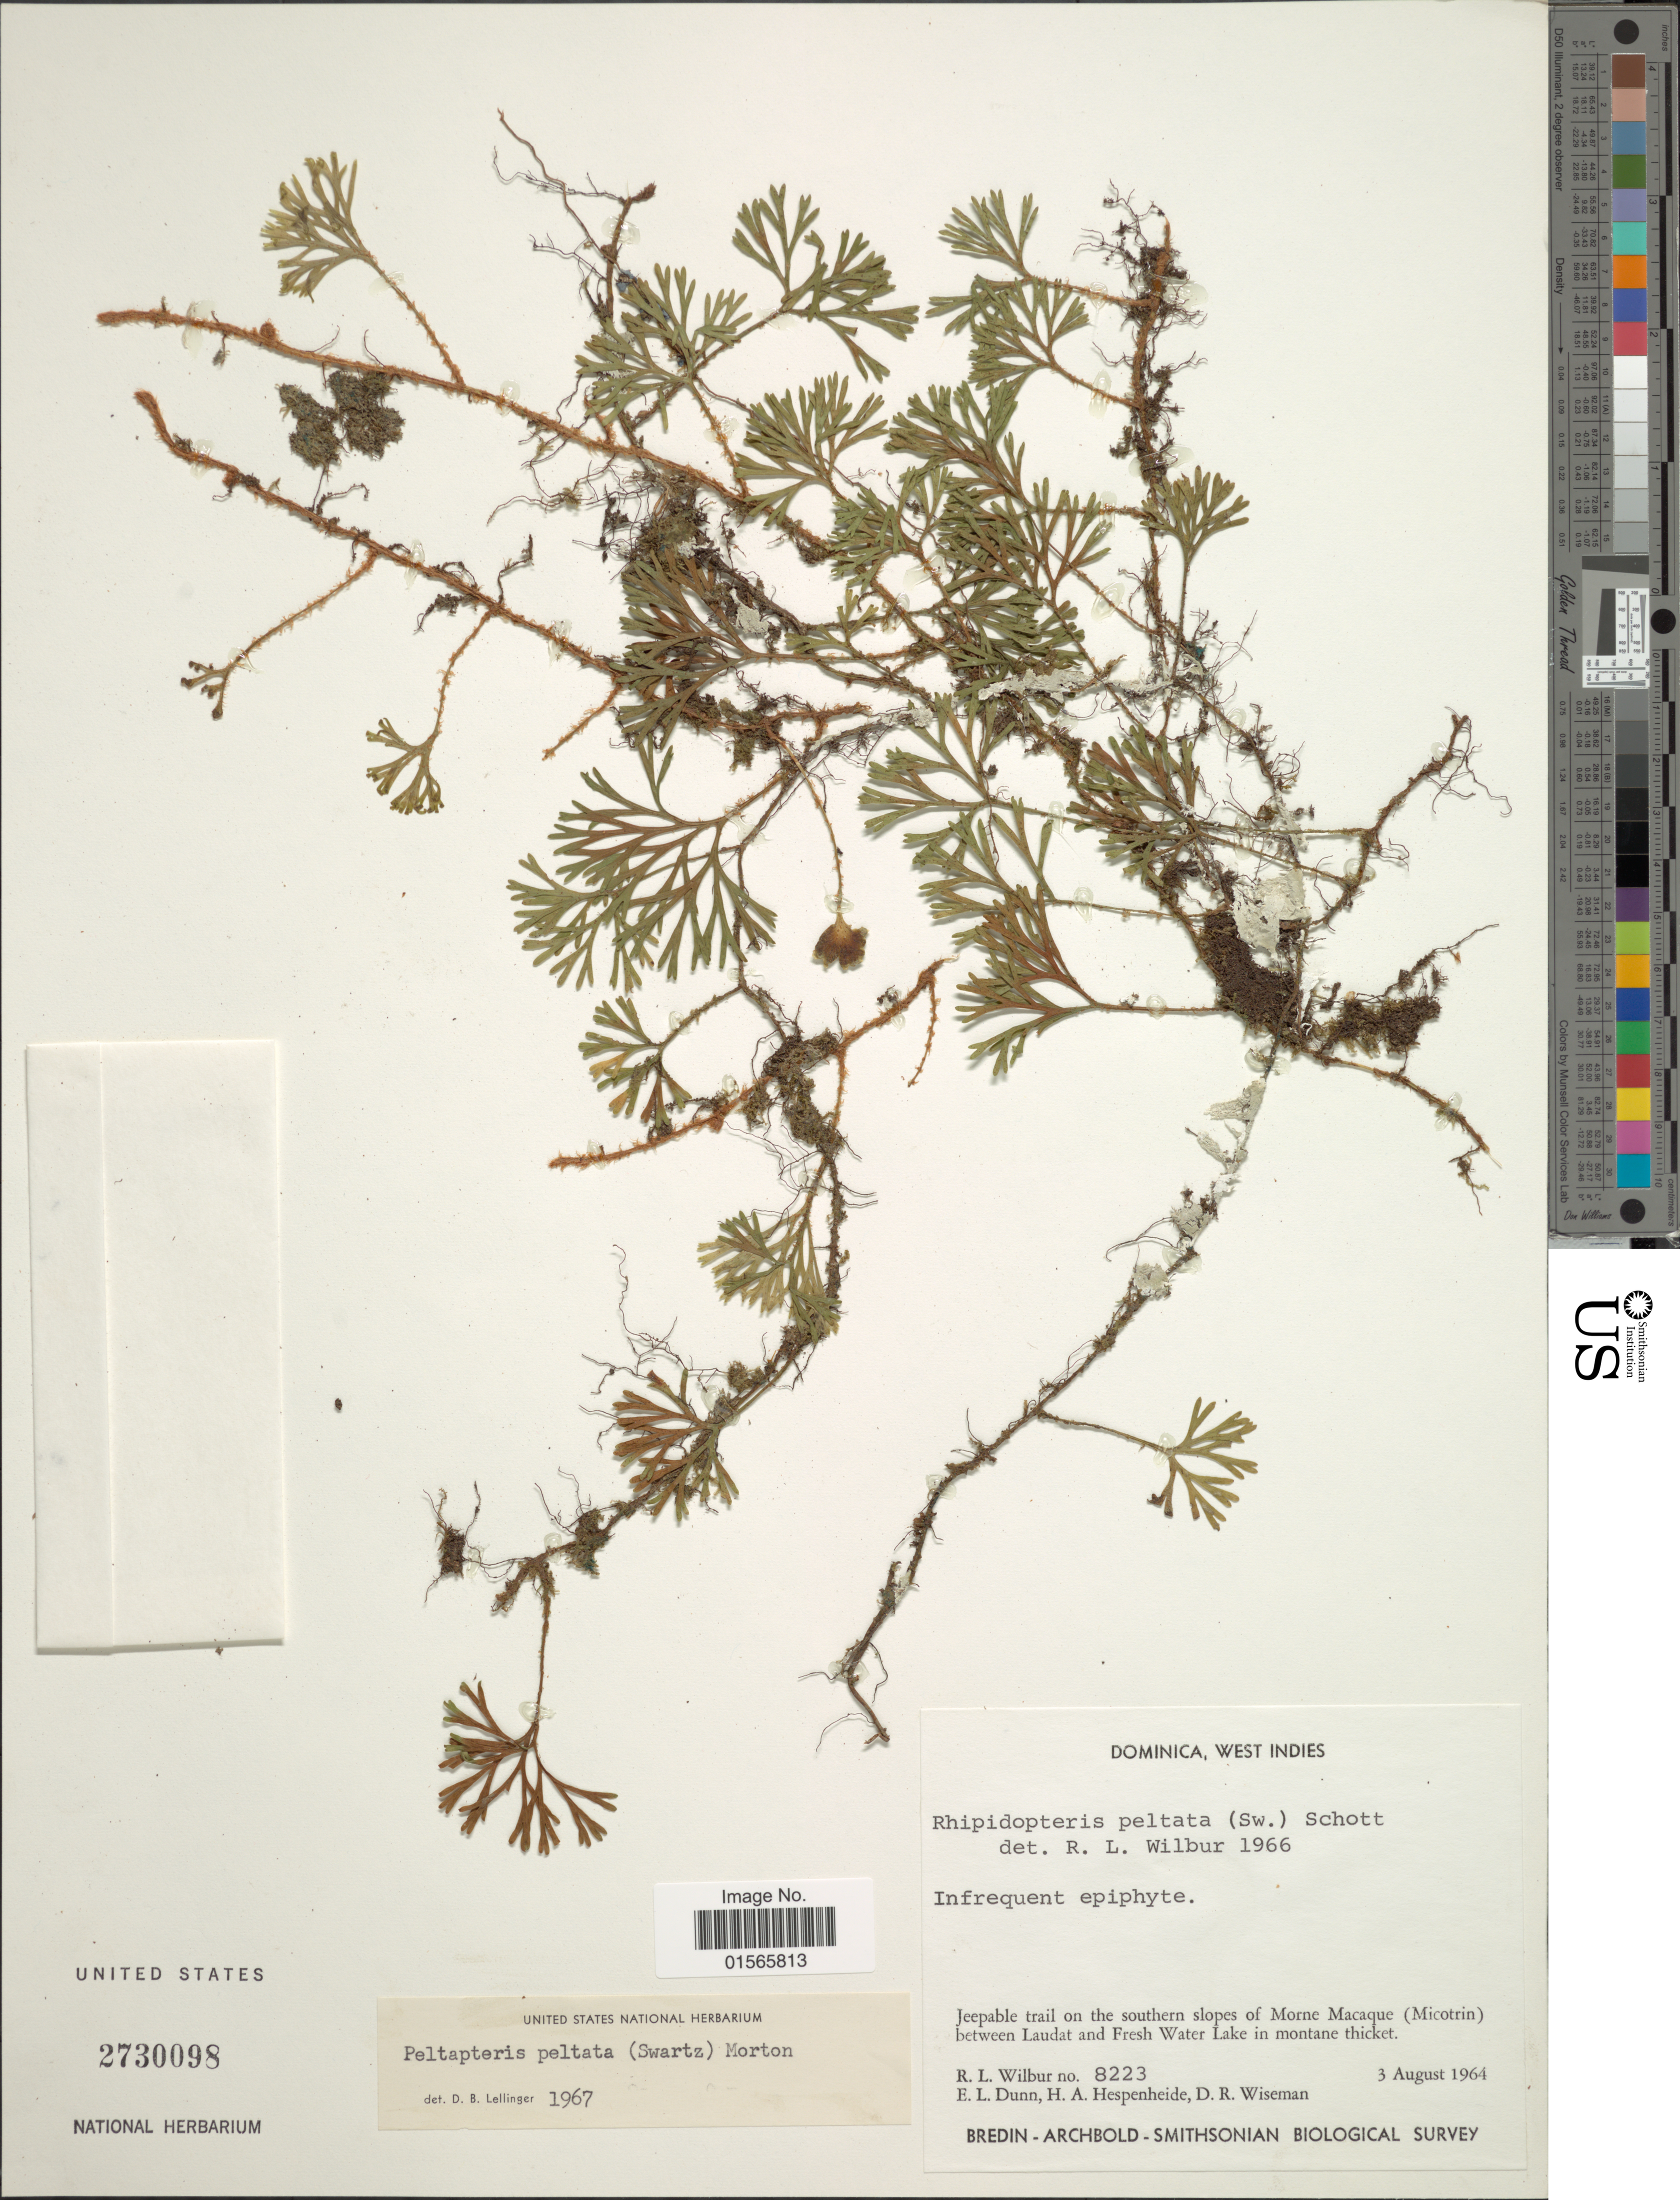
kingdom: Plantae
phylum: Tracheophyta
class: Polypodiopsida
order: Polypodiales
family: Dryopteridaceae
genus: Elaphoglossum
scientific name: Elaphoglossum peltatum f. peltatum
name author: (Sw.) Urb.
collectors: R. L. Wilbur, E. Dunn, H. A. Hespenheide & D. R. Wiseman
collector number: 8223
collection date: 1964-08-03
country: Dominica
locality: Jeepable trail on the southern slopes of Morne Macaque (Micotrin) between Laudat and Fresh Water Lake in montane thicket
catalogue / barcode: US 2730098